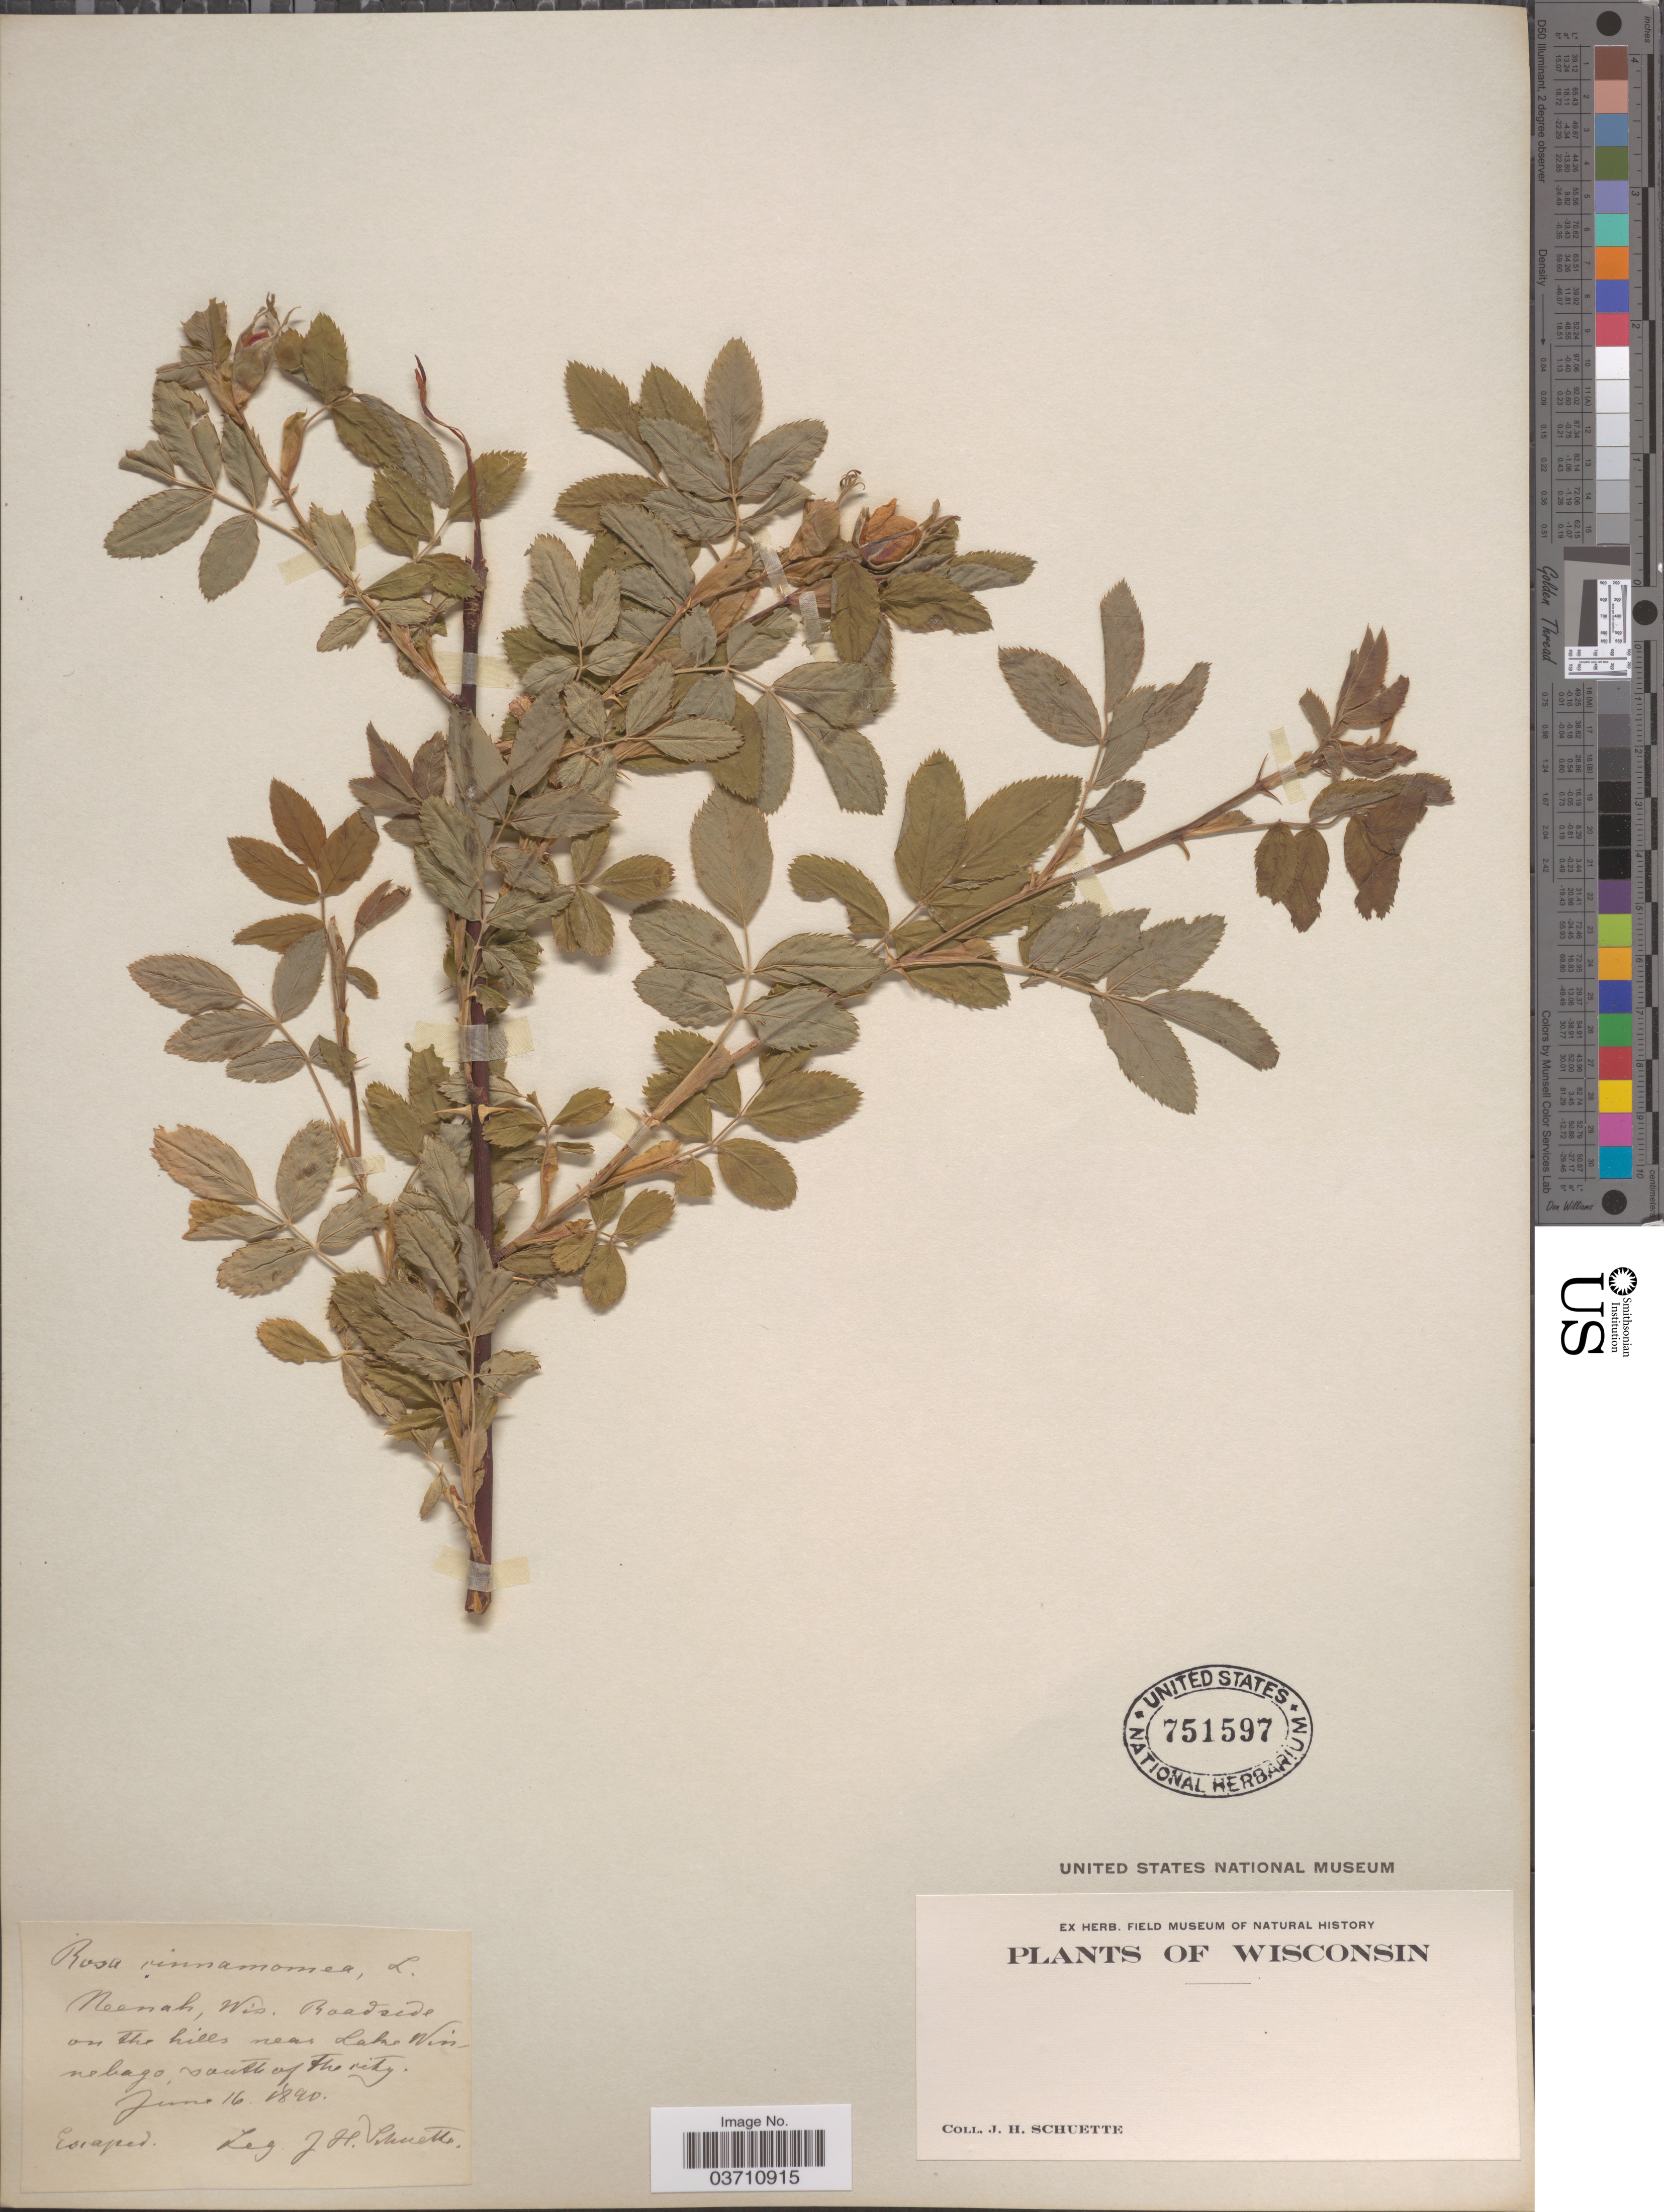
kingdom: Plantae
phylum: Tracheophyta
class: Magnoliopsida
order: Rosales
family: Rosaceae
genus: Rosa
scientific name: Rosa cinnamomea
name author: L.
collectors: J. H. Schuette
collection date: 1890-06-16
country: United States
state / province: Wisconsin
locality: Neenah. Roadside on the hills near Lake Winnebago, south of the city.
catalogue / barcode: US 751597